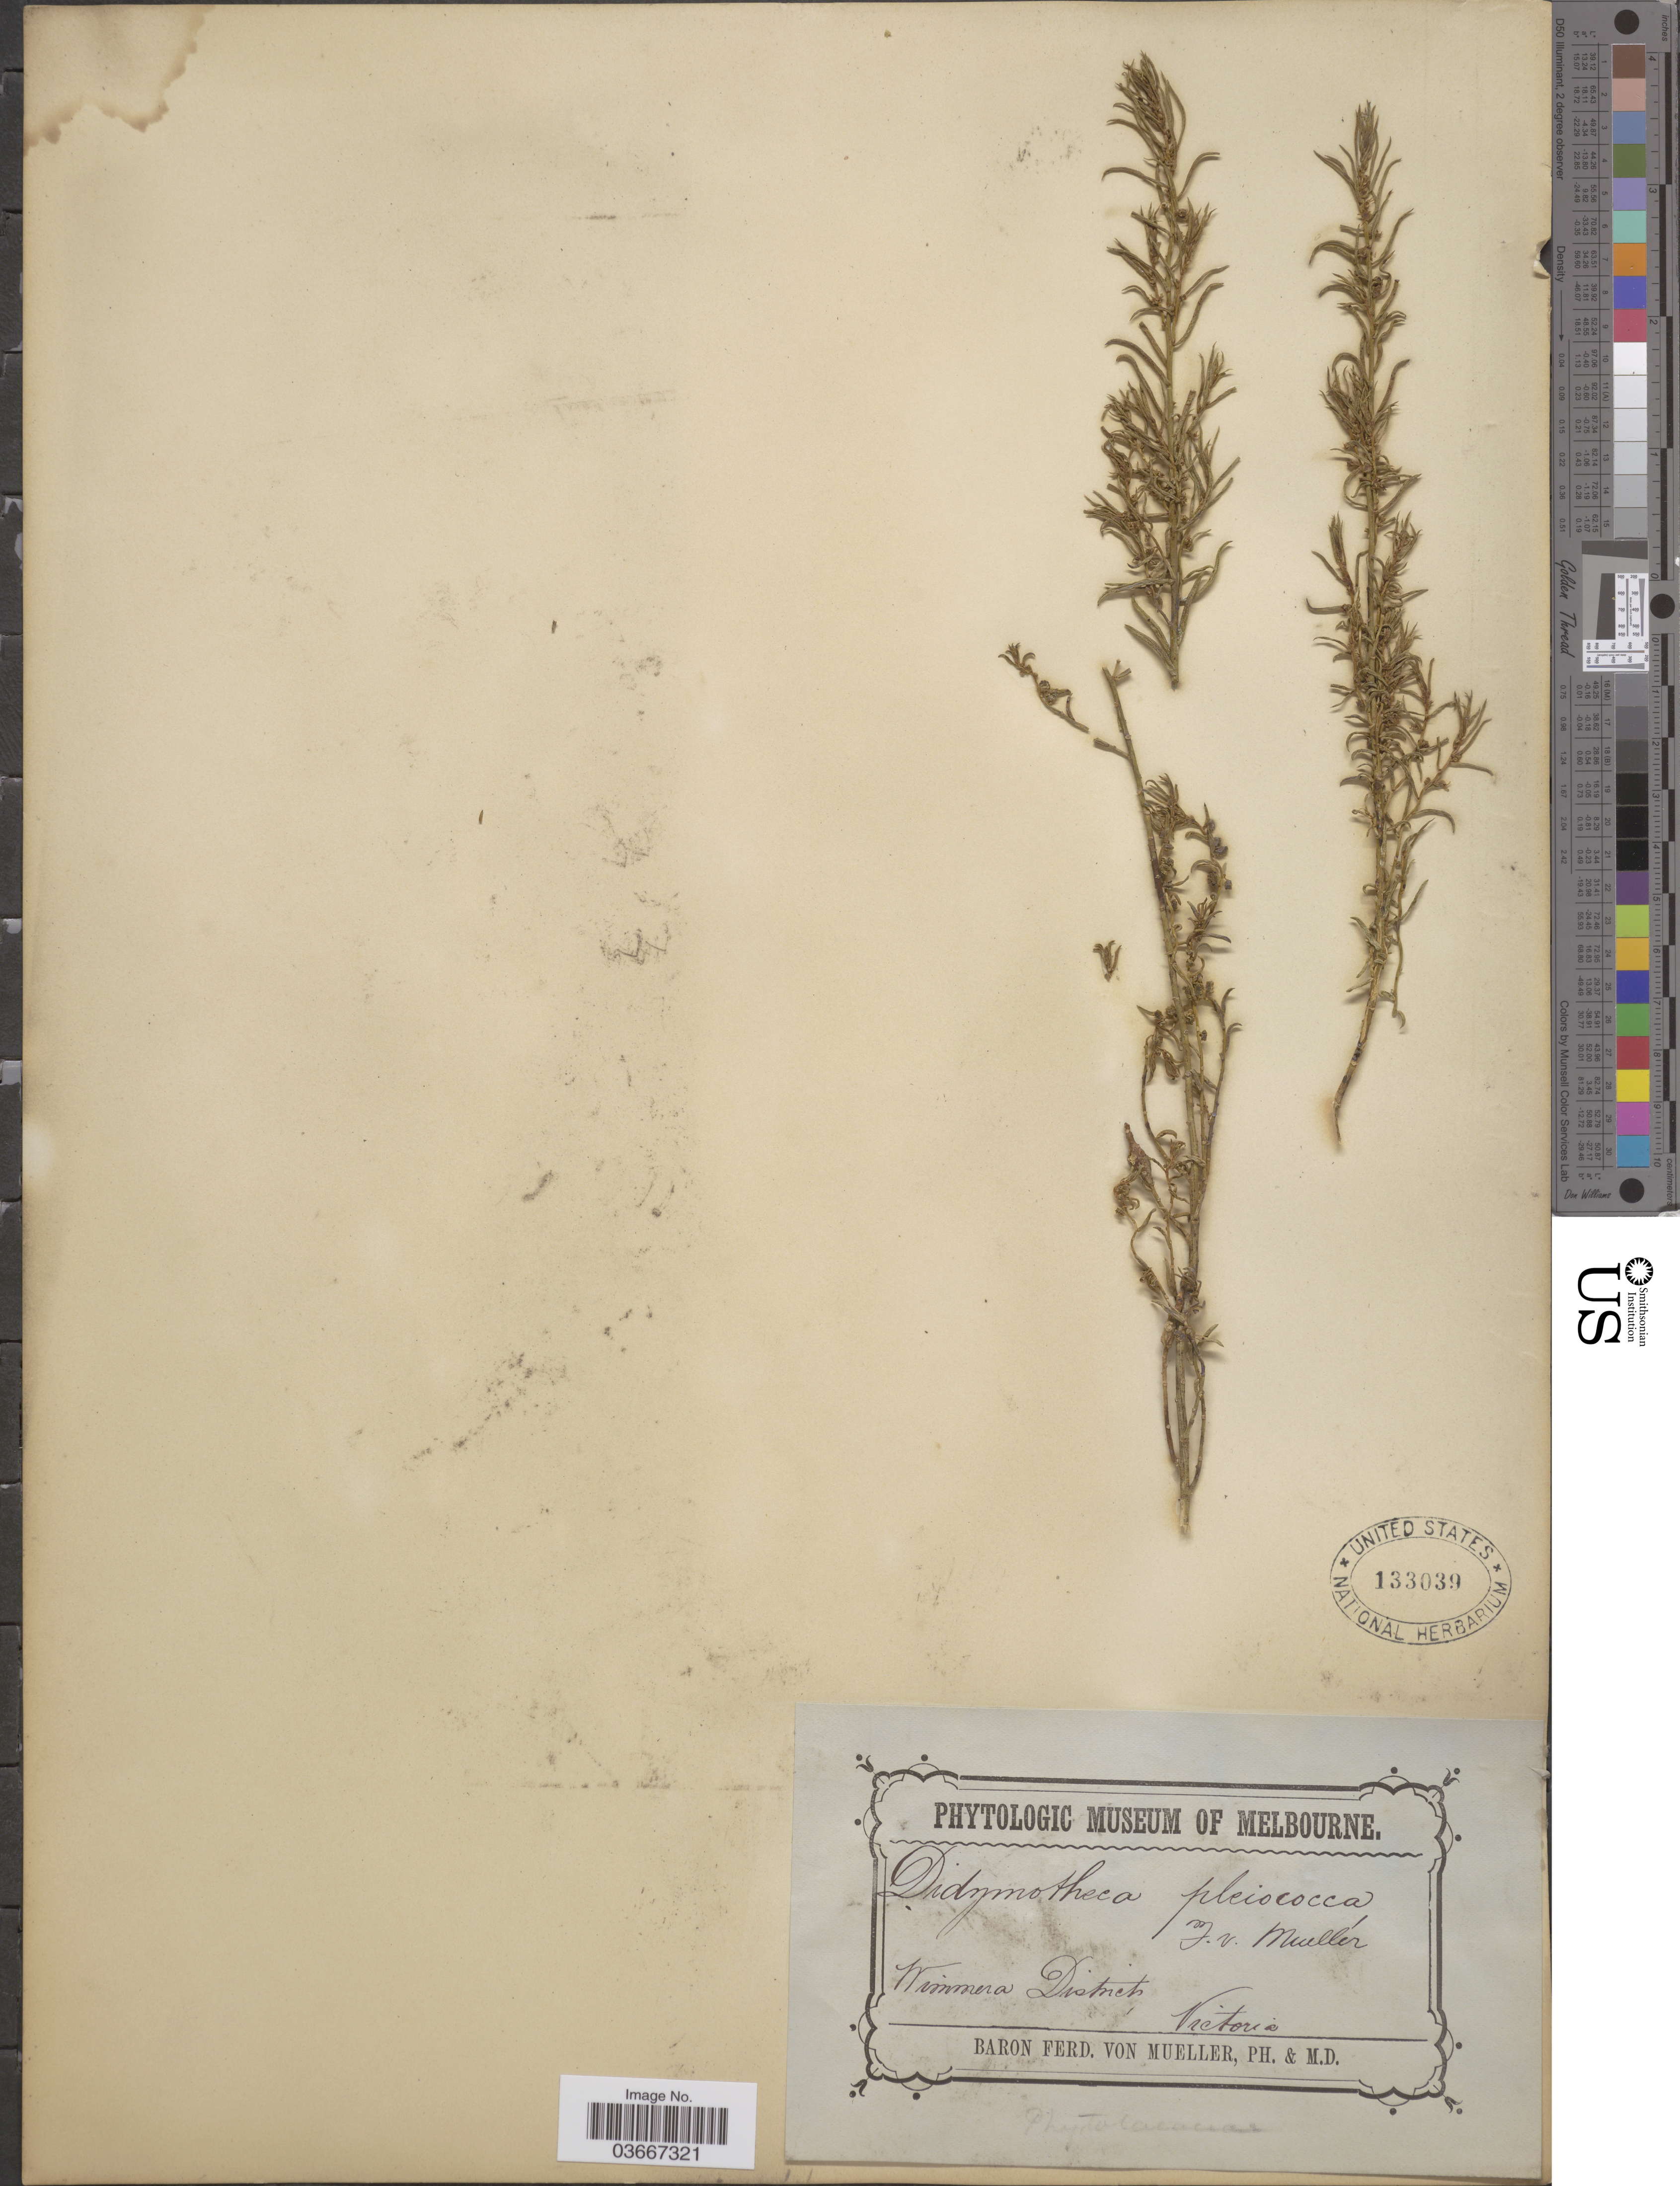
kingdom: Plantae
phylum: Tracheophyta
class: Magnoliopsida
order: Brassicales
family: Gyrostemonaceae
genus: Gyrostemon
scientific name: Gyrostemon australasicus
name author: (Moq.) Heimerl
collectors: F. Mueller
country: Australia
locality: Wimmera District, Victoria.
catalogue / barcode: US 133039